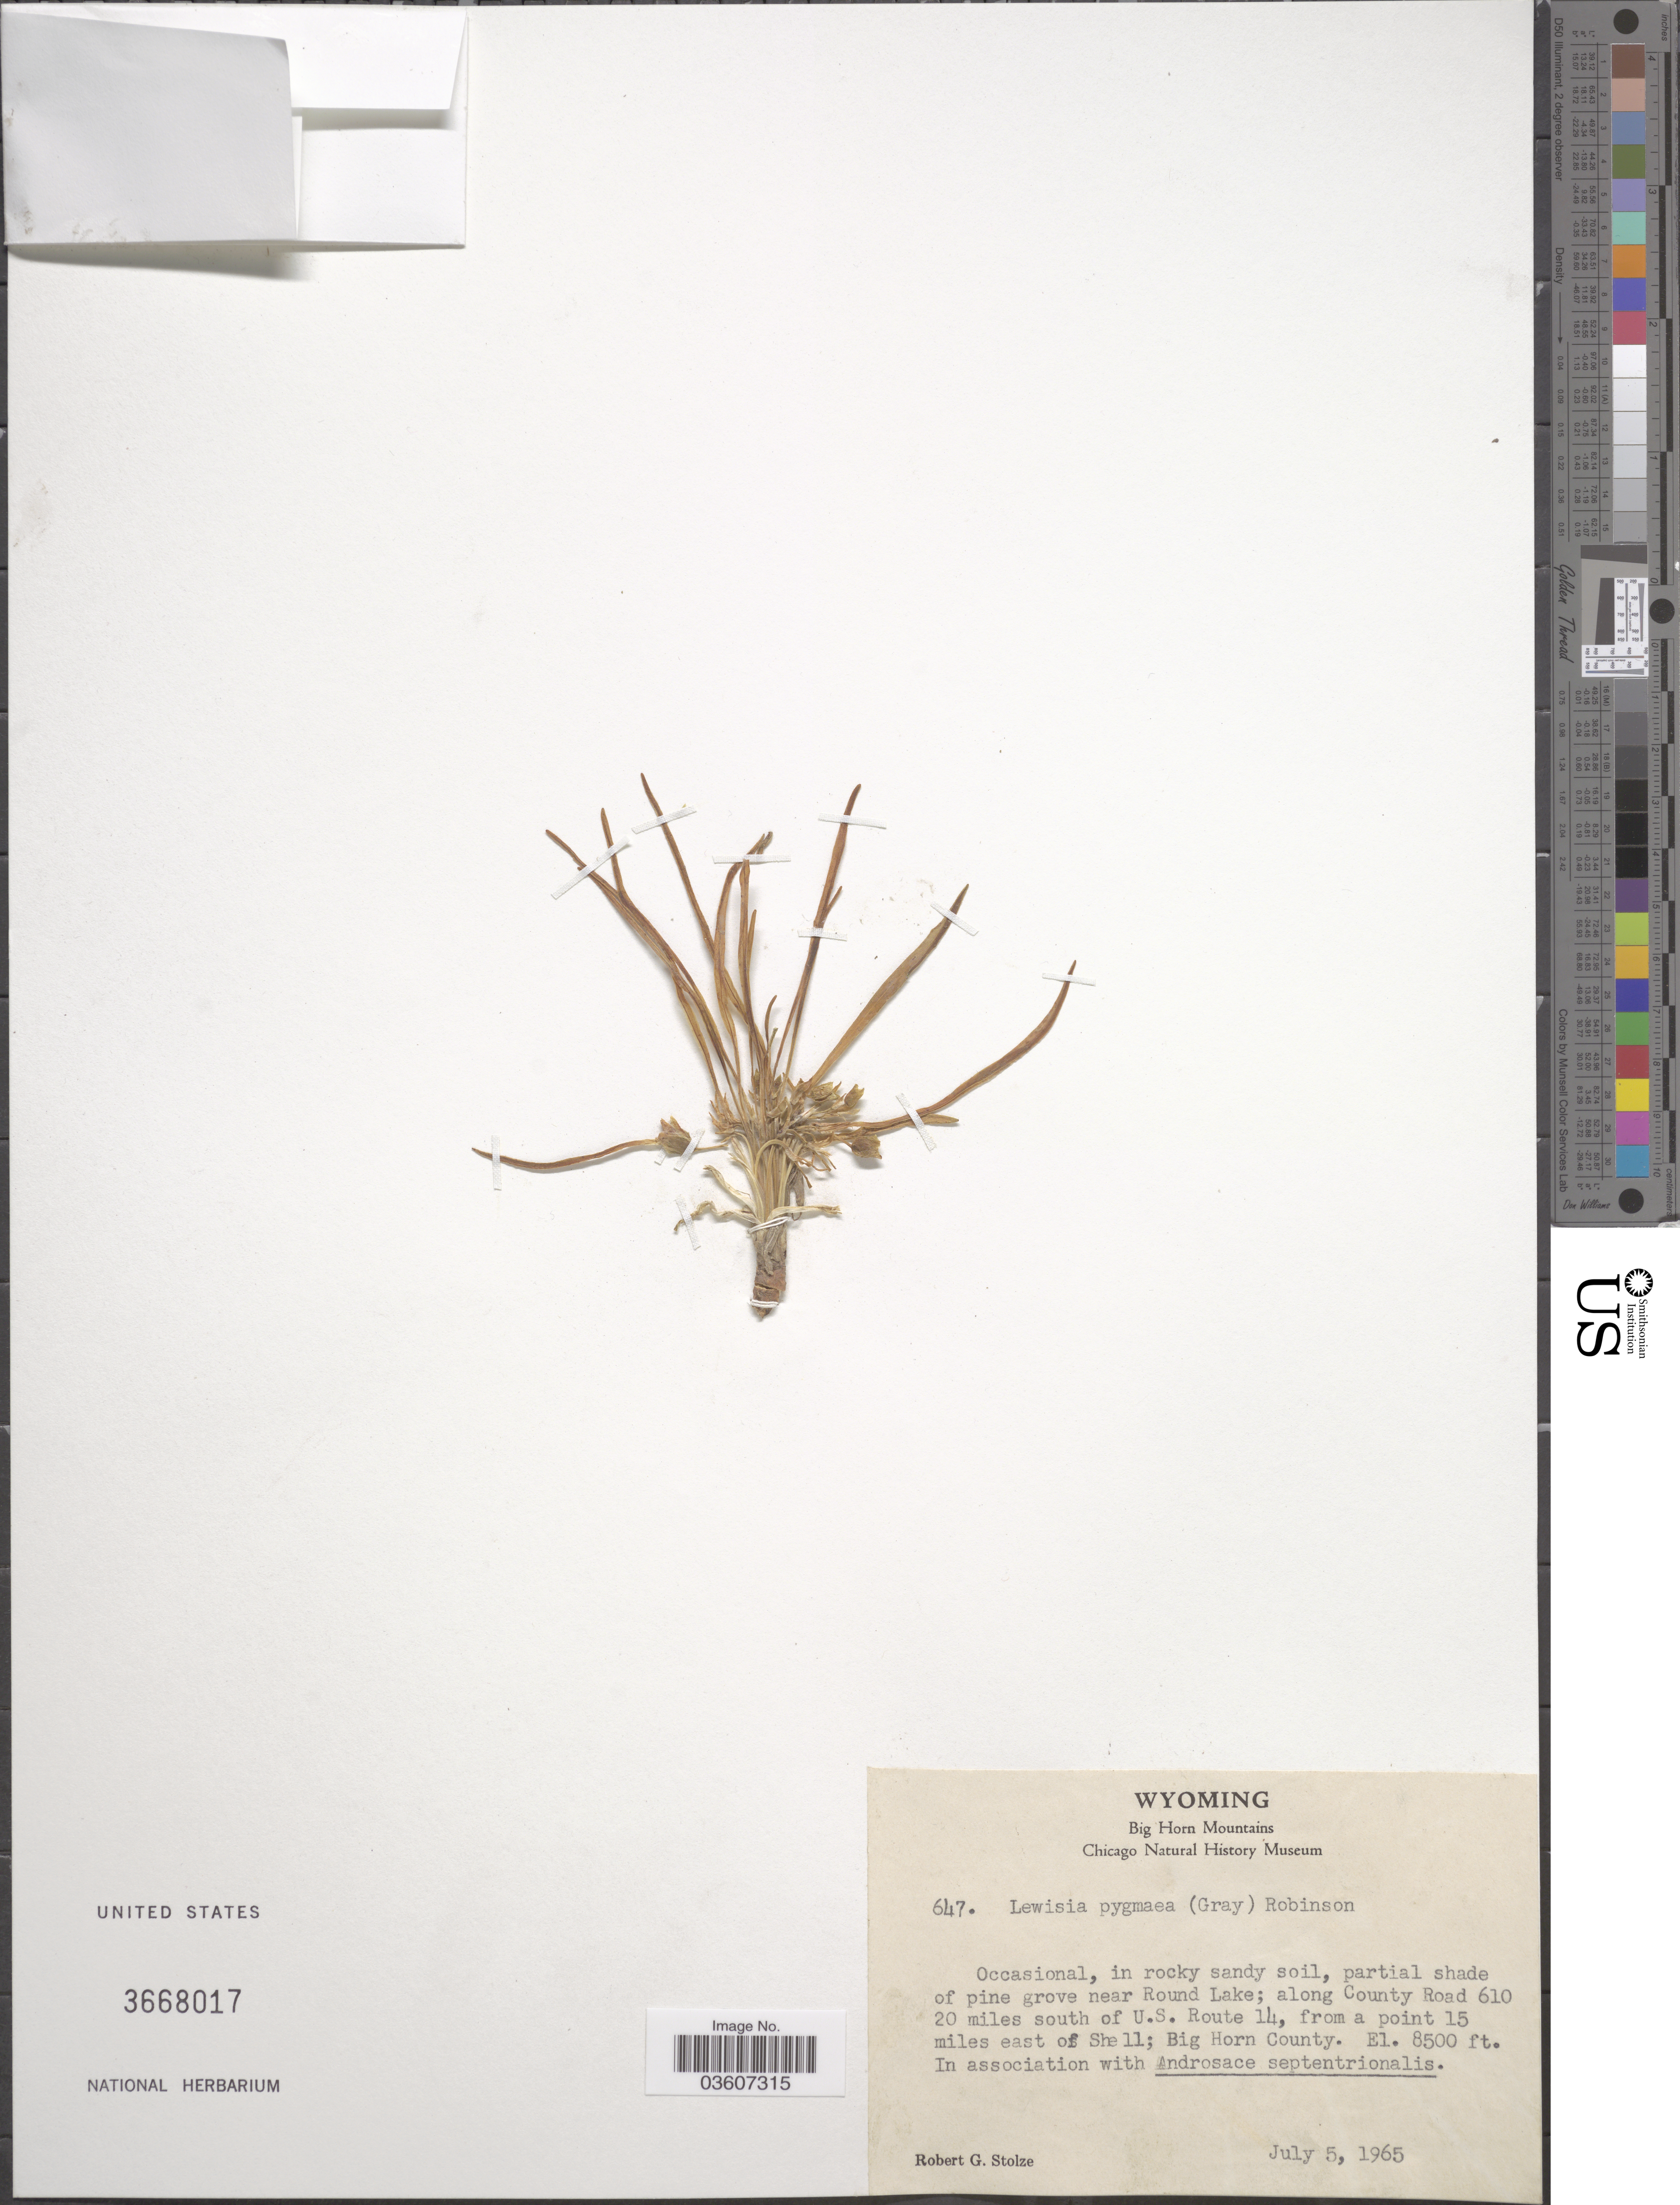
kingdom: Plantae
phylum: Tracheophyta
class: Magnoliopsida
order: Caryophyllales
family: Montiaceae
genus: Lewisia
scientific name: Lewisia pygmaea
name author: (A. Gray) B.L. Rob.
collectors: R. G. Stolze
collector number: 647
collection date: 1965-07-05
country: United States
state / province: Wyoming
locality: Big Horn Mountains, partial shade of pine grove near Round Lake; along County Road 610 20 miles south of U.S. Route 14, from a point 15 miles east of Shell; Big Horn County.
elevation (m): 2591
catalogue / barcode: US 3668017